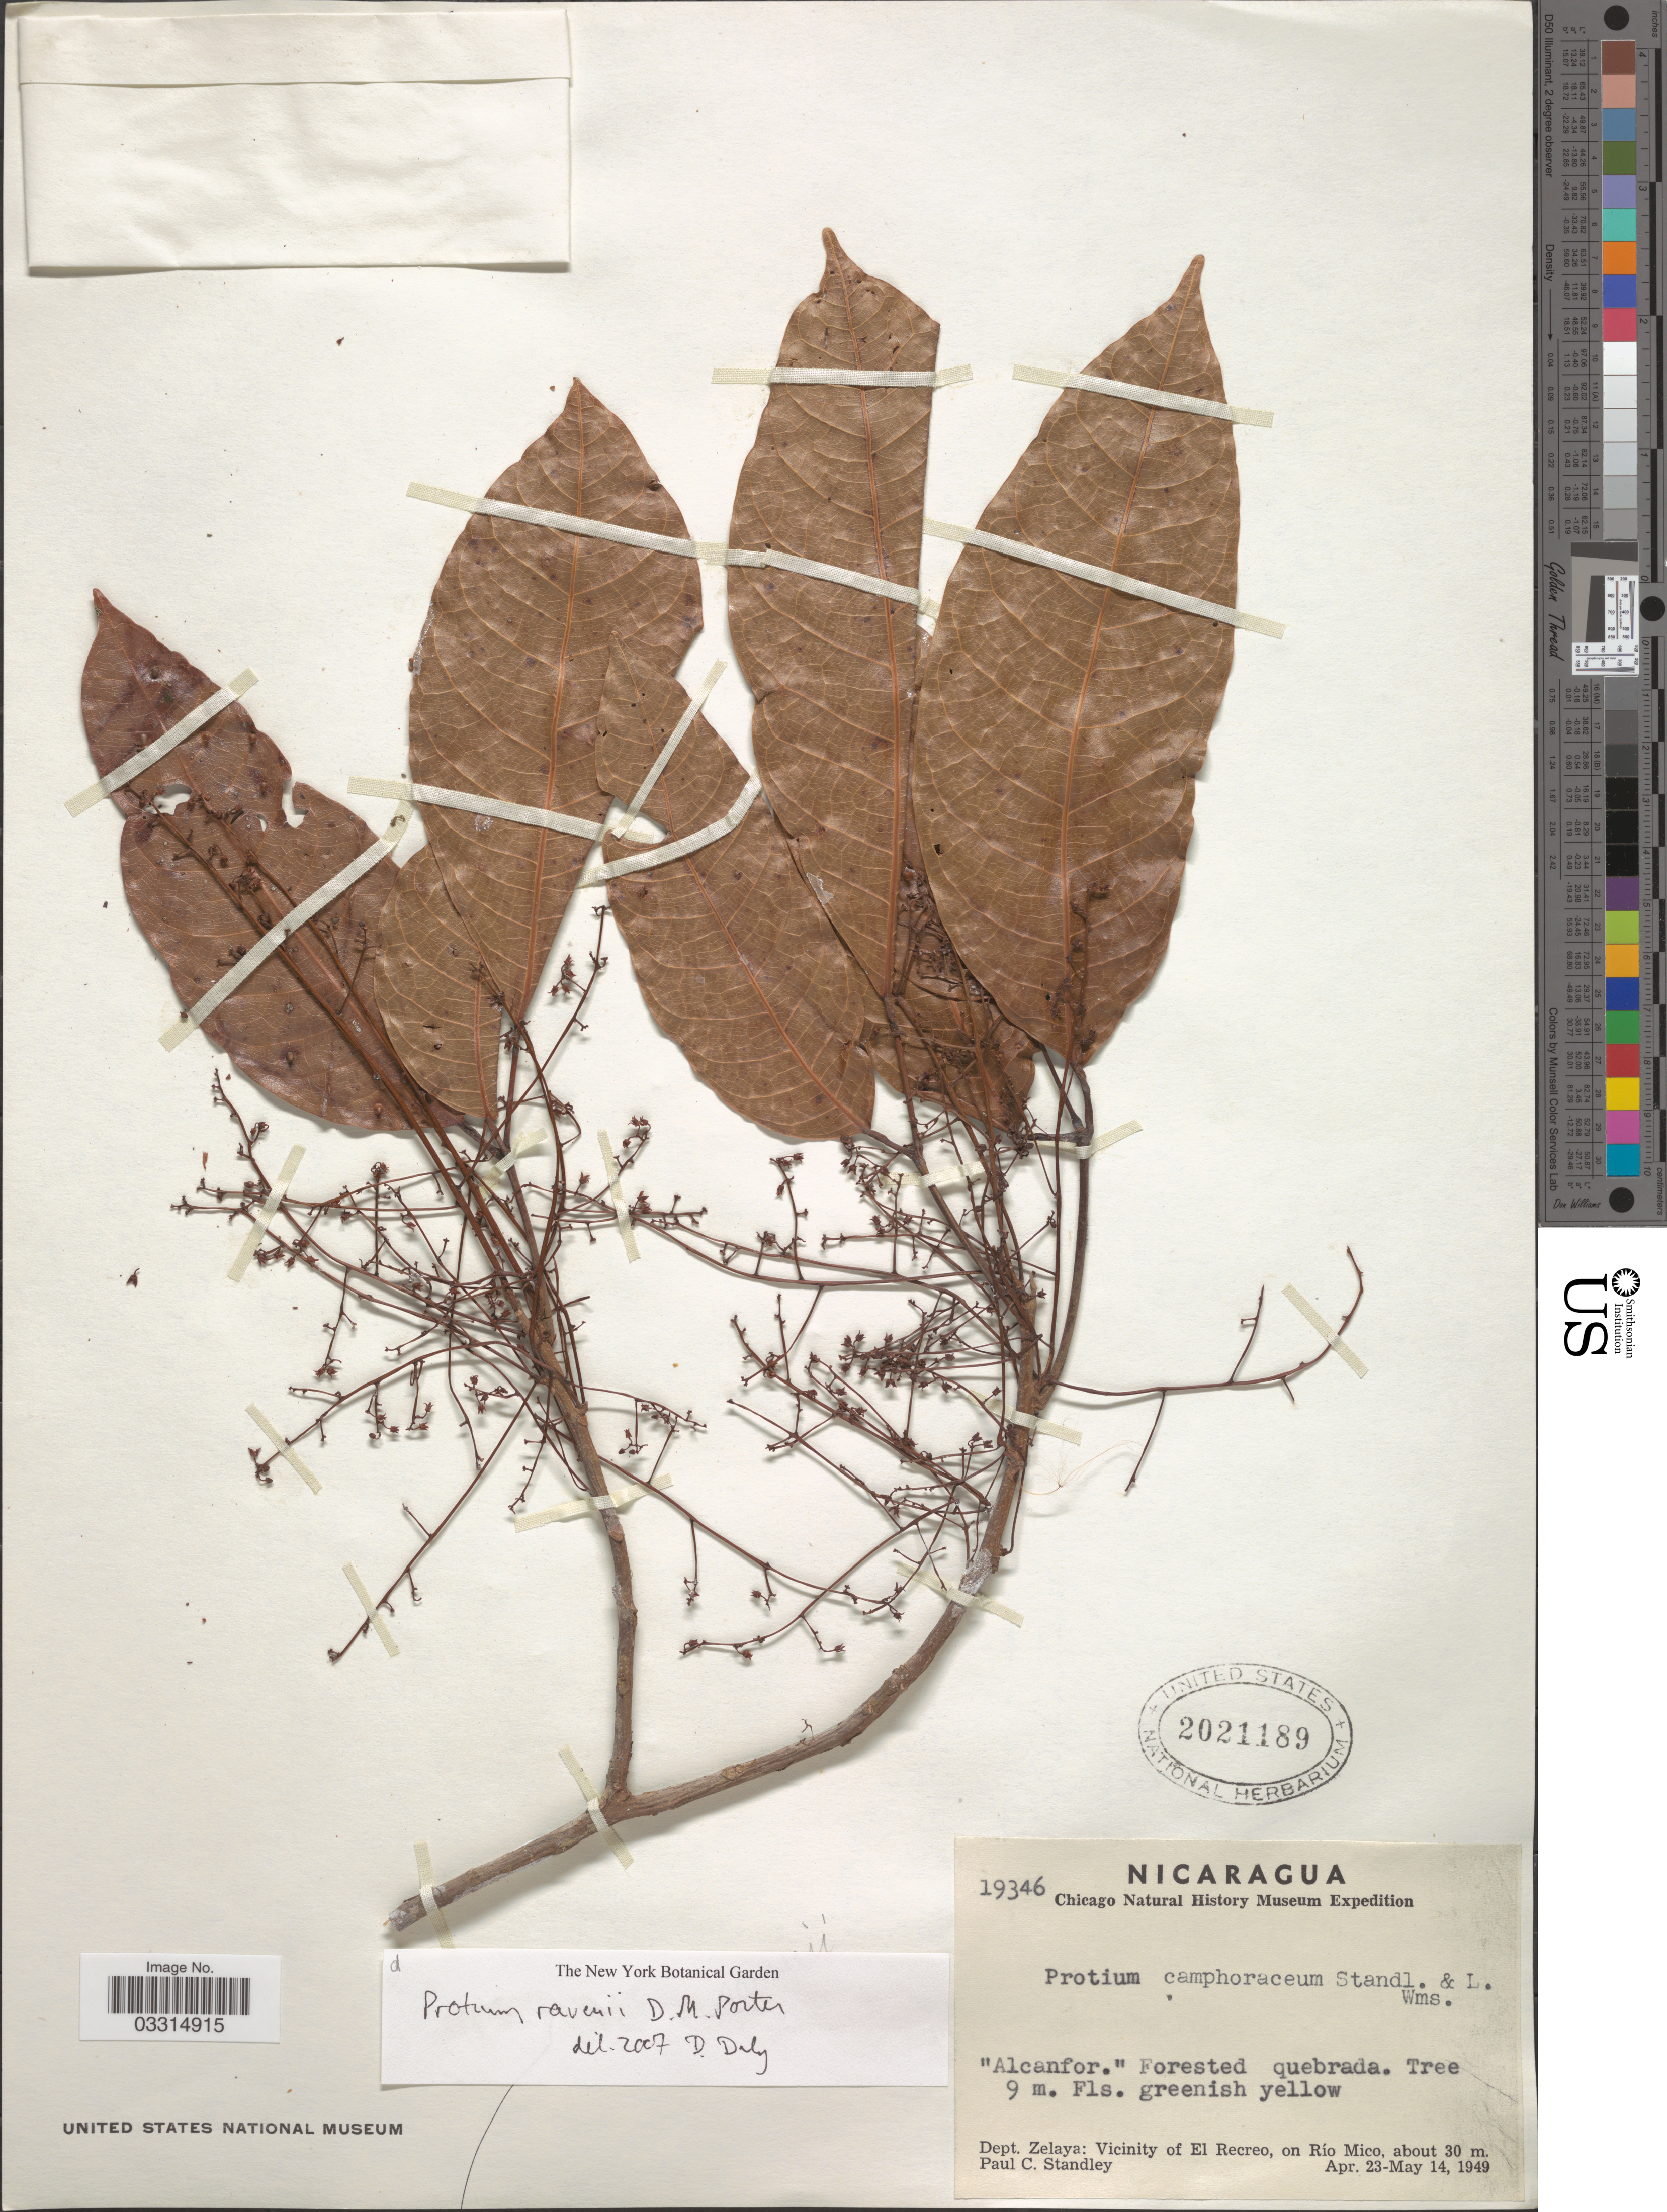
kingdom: Plantae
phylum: Tracheophyta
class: Magnoliopsida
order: Sapindales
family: Burseraceae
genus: Protium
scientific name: Protium ravenii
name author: D.M. Porter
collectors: P. C. Standley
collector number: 19346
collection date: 1949-04-23/1949-05-14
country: Nicaragua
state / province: Atlántico Sur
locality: Dept. Zelaya: Vicinity of El Recreo, on Río Mico.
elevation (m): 30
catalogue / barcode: US 2021189